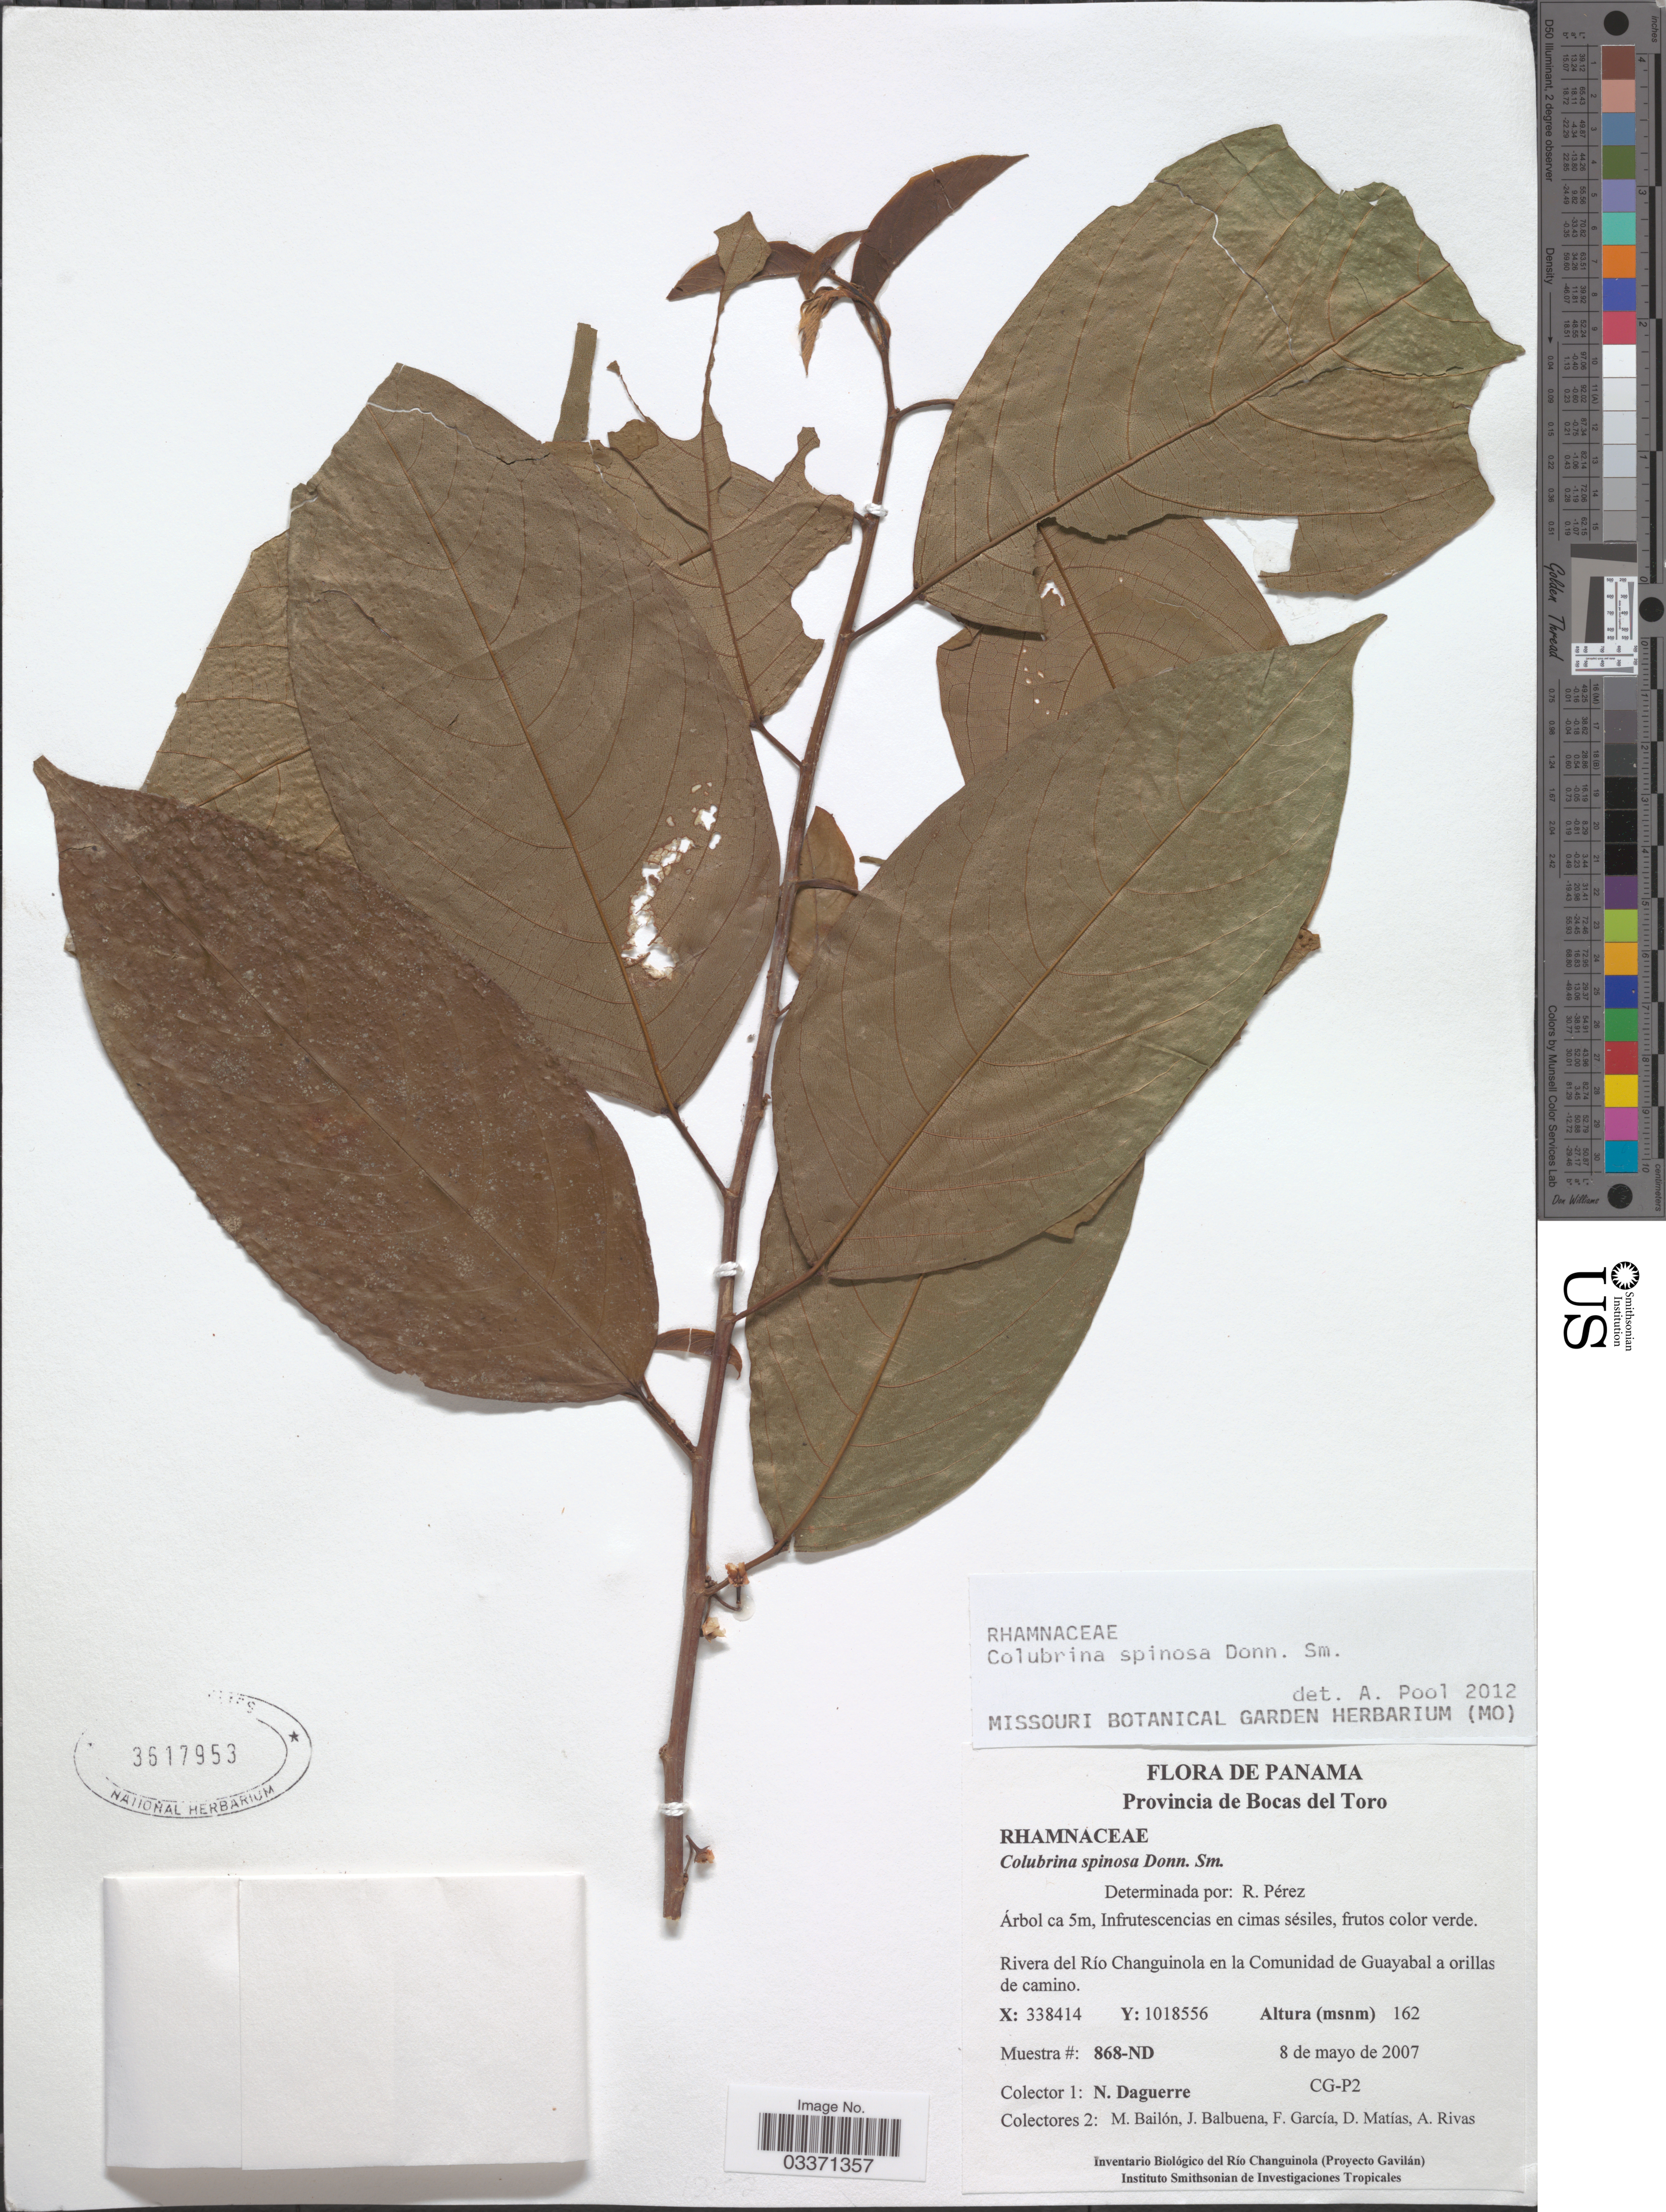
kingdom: Plantae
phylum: Tracheophyta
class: Magnoliopsida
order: Rosales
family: Rhamnaceae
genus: Colubrina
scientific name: Colubrina spinosa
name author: Donn. Sm.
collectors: N. Daguerre, M. Bailón, J. Balbuena, F. Garcia & et al.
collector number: CG-P2?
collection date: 2007-05-08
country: Panama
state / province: Bocas del Toro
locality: Rivera del Río Changuinola en la Comunidad de Guayabal a orillas de camino. X: 338414 Y: 1018556.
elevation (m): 162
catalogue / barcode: US 3517953